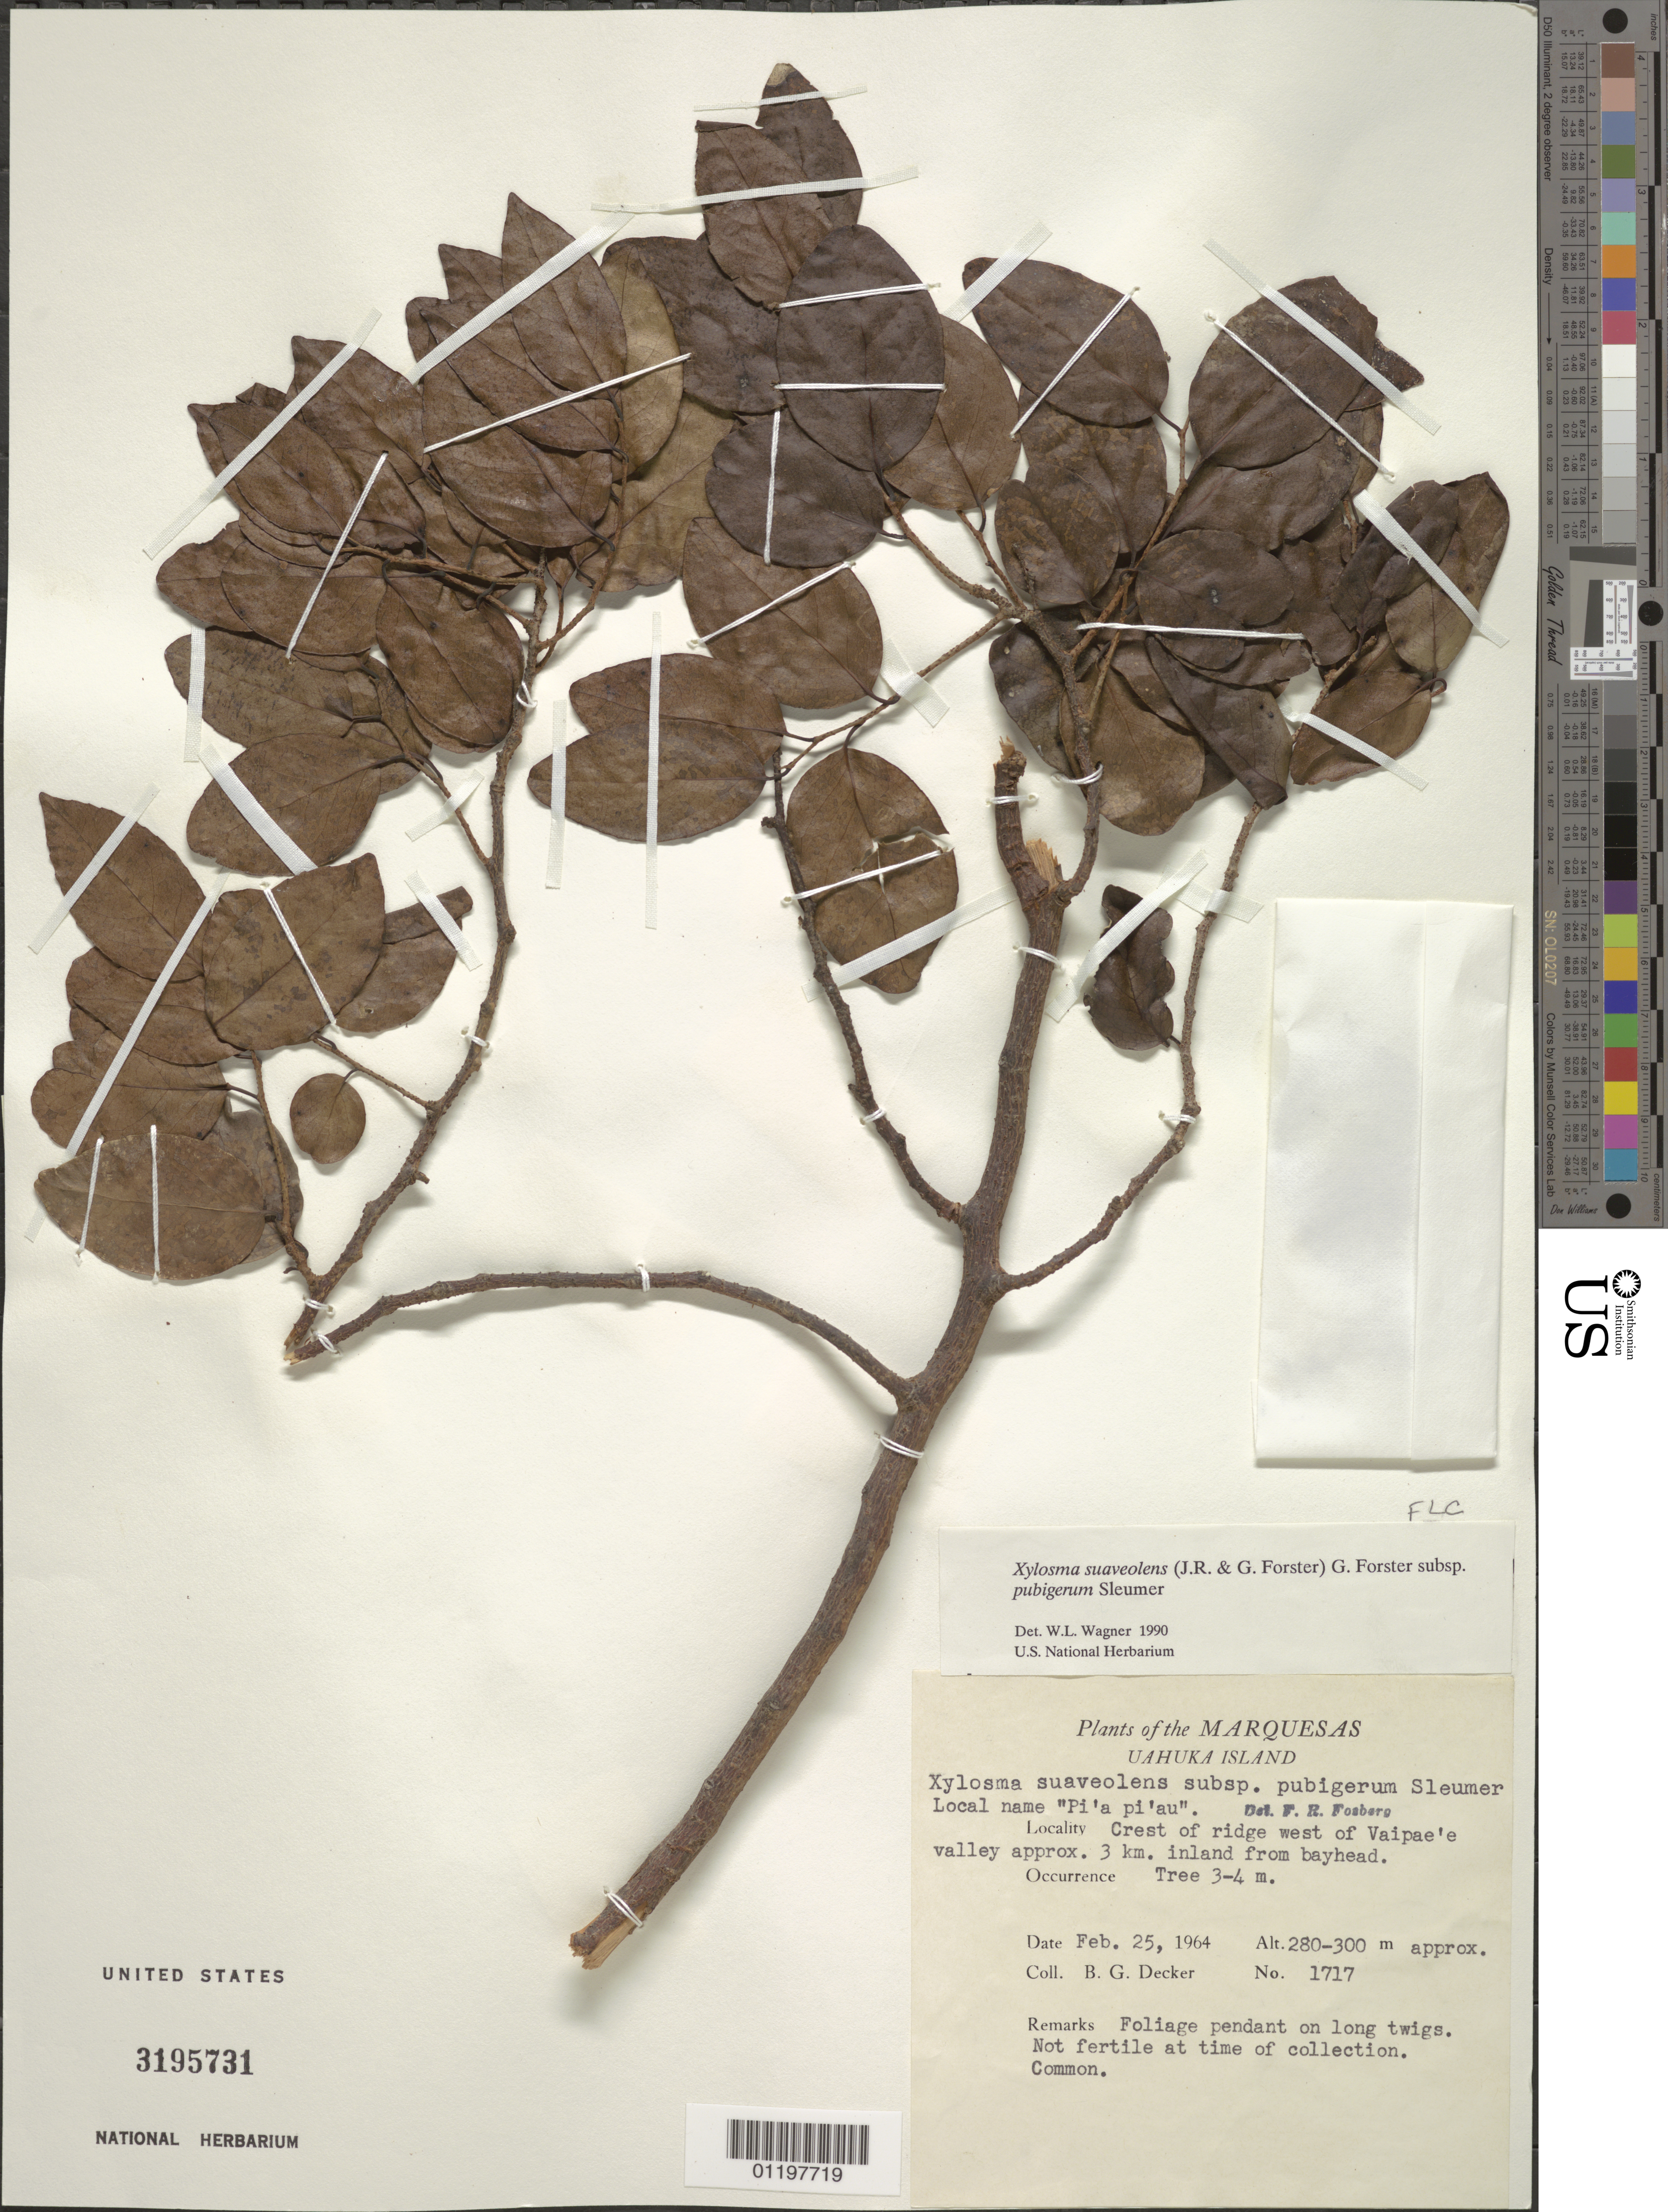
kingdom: Plantae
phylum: Tracheophyta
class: Magnoliopsida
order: Malpighiales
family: Salicaceae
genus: Xylosma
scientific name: Xylosma suaveolens subsp. pubigera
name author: Sleumer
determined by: Wagner, W. L., (BOT), Smithsonian Institution - National Museum of Natural History (UNITED STATES)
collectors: B. G. Decker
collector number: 1717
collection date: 1964-02-25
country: French Polynesia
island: Ua Huka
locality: crest of ridge W of Vaipae'e Valley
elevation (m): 280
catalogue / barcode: US 3195731